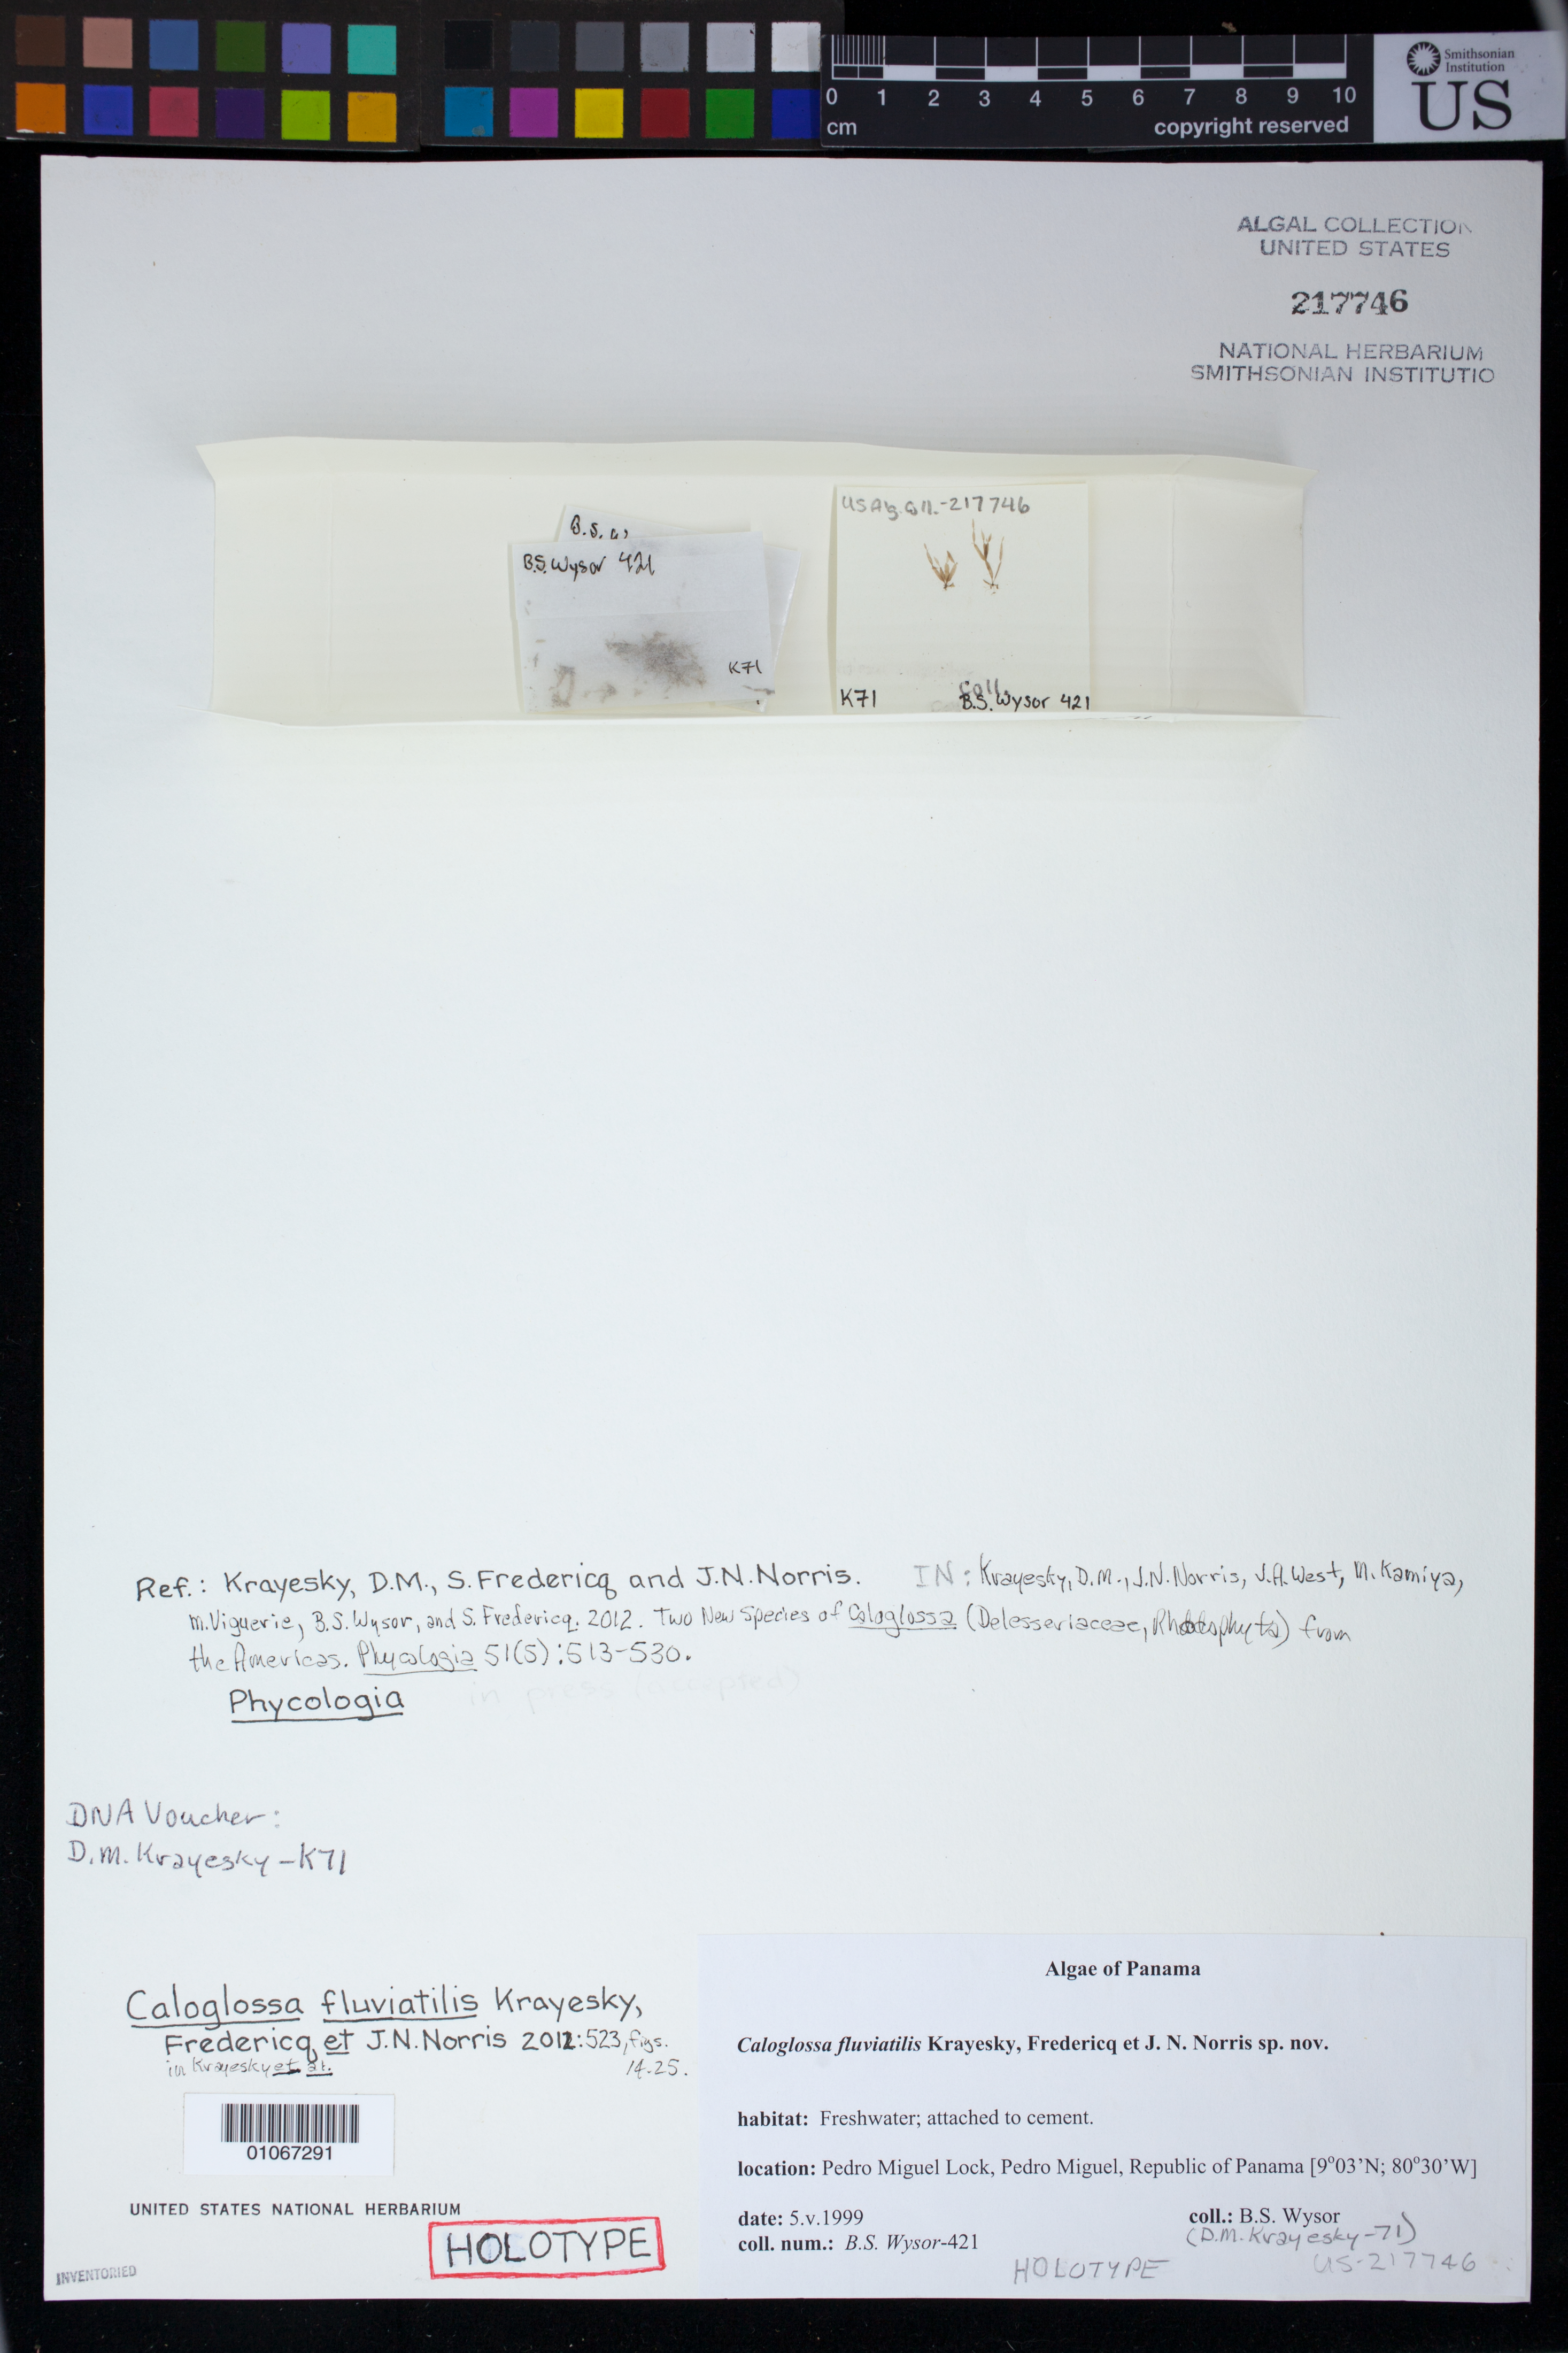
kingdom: Plantae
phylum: Rhodophyta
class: Florideophyceae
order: Ceramiales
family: Delesseriaceae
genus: Caloglossa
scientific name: Caloglossa fluviatilis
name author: Krayesky et al. in Krayesky et al.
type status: Holotype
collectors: B. Wysor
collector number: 421 & Krayesky 71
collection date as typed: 05 May 1999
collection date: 1999-05-05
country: Panama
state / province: Panamá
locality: Pedro Miguel Lock, Pedro Miguel.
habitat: Freshwater; attached to cement. NOTE: The published latitude and longitude do not match those on the specimen labels.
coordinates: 9 03'N, 80 30'W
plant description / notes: NOTE: The published latitude and longitude do not match those on the specimen labels.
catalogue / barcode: US 217746